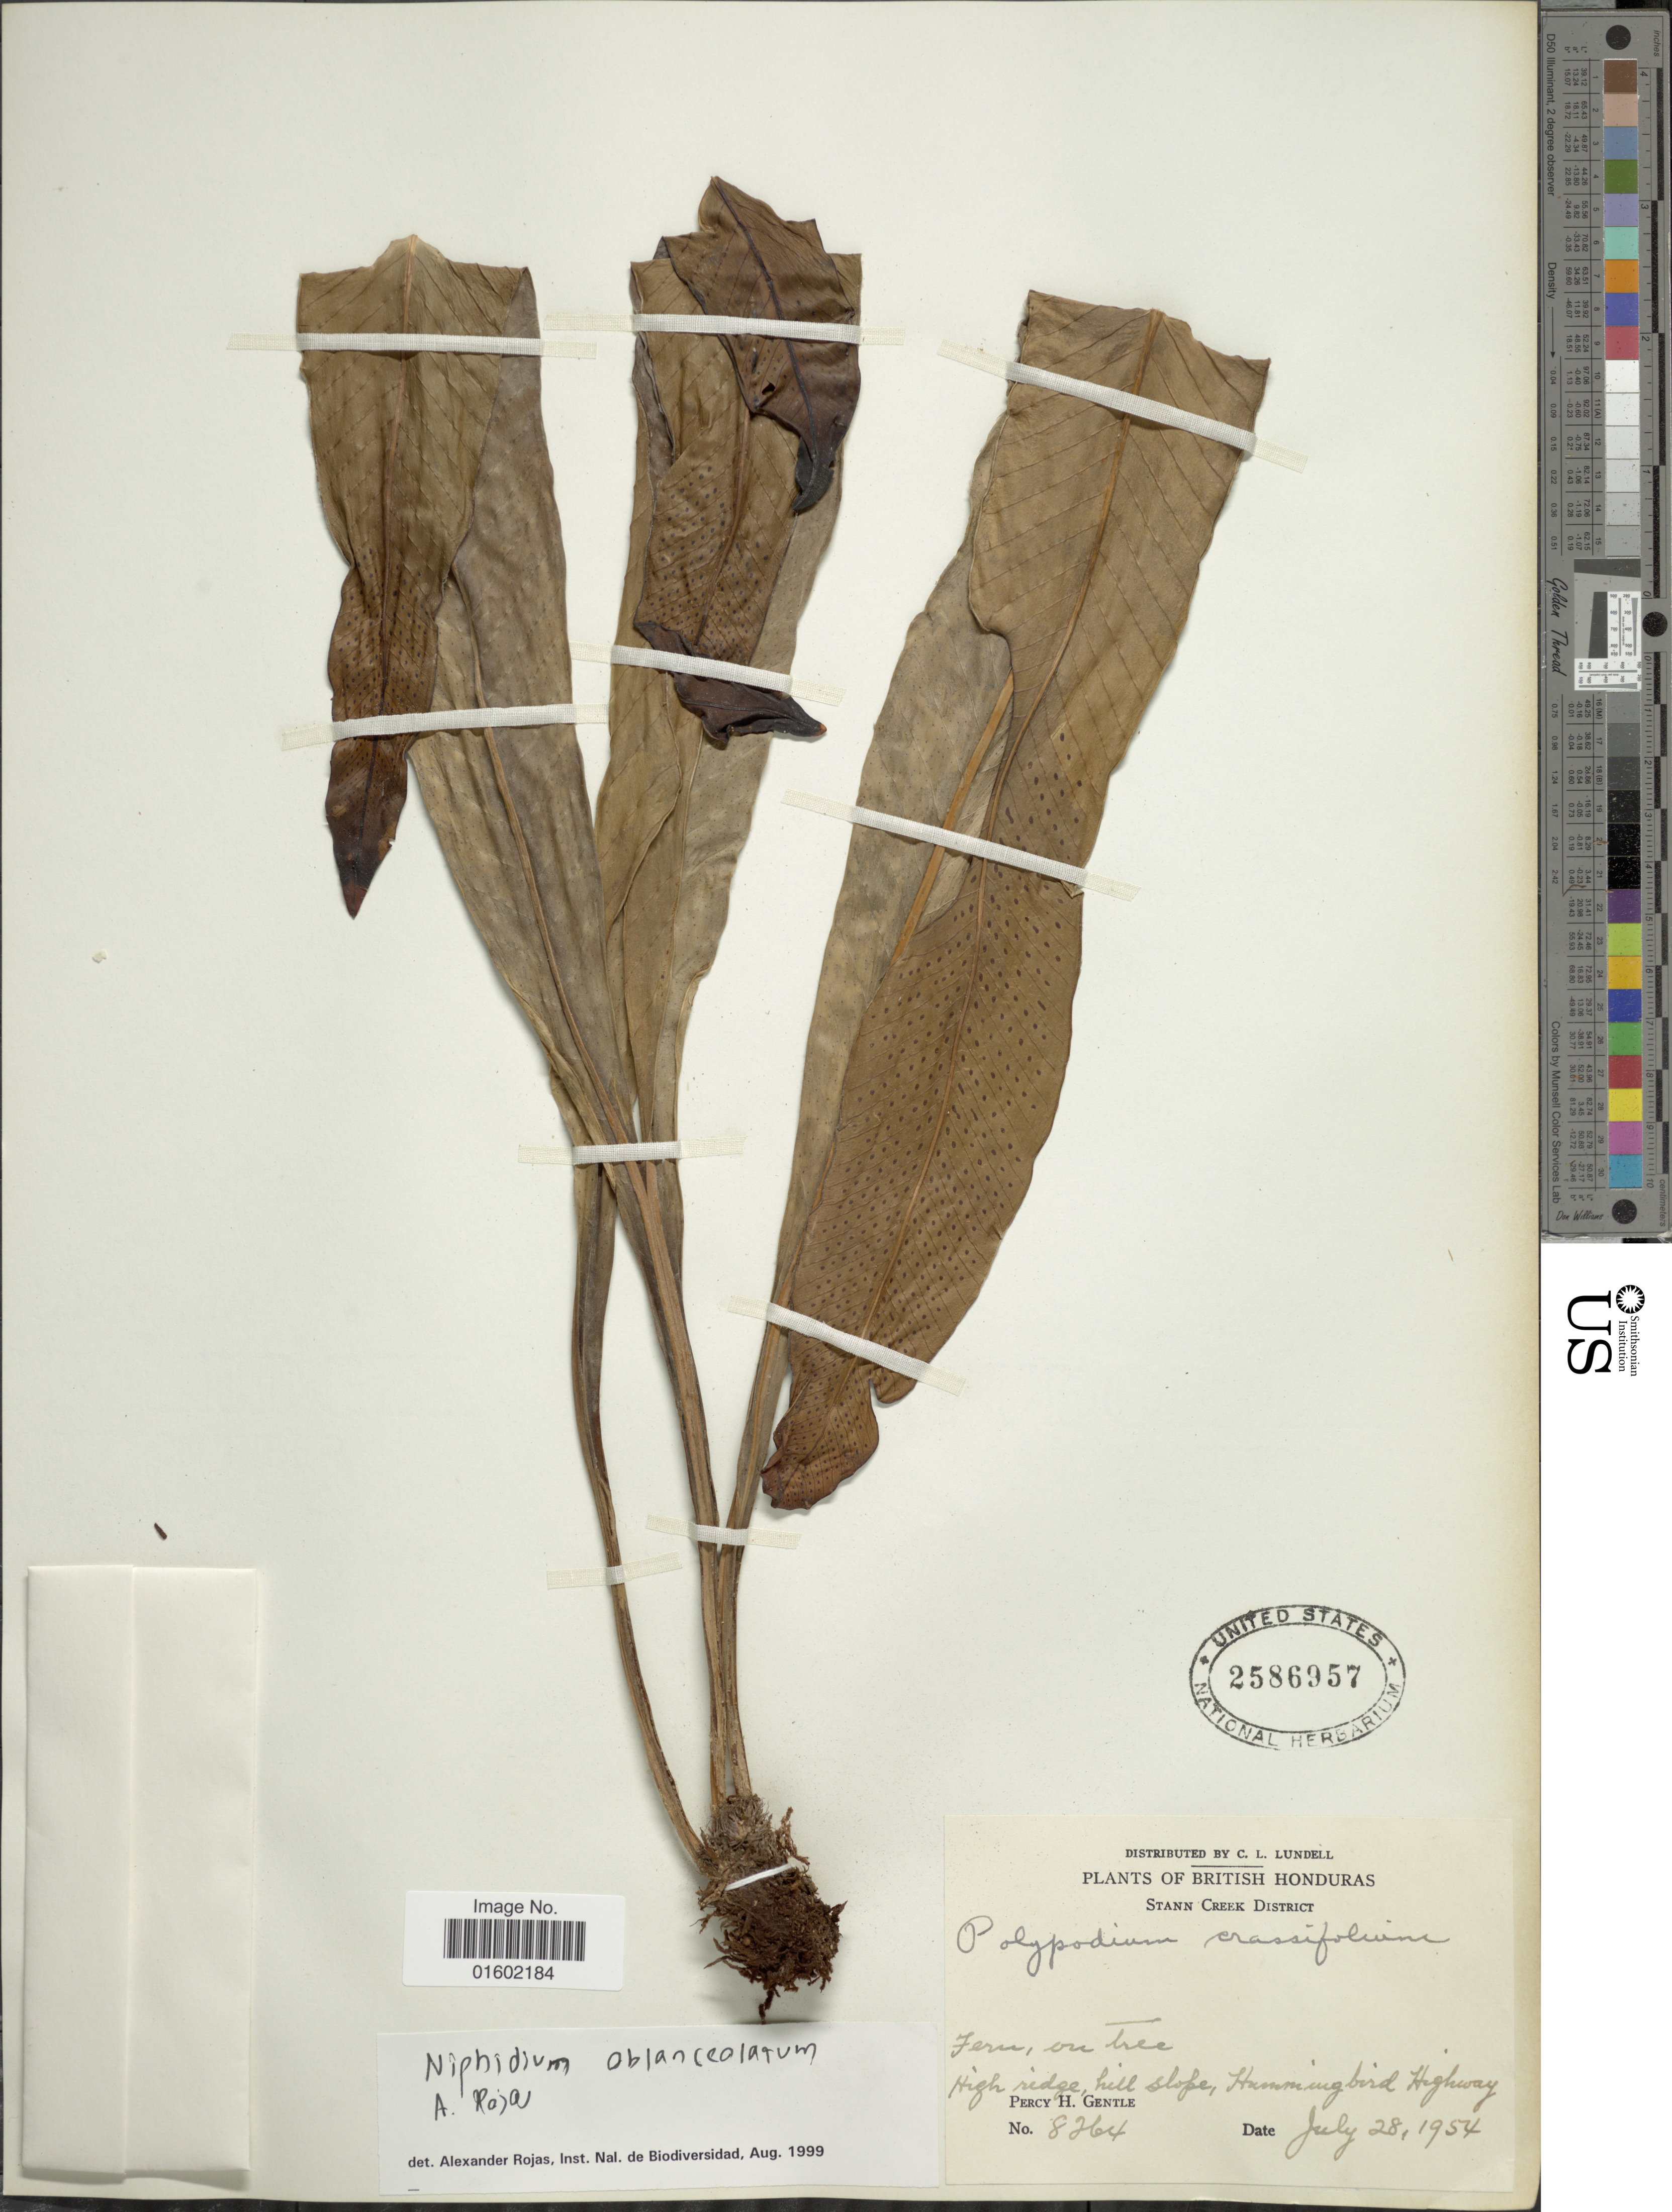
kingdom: Plantae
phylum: Tracheophyta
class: Polypodiopsida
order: Polypodiales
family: Polypodiaceae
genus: Niphidium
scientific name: Niphidium crassifolium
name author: (L.) Lellinger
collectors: P. H. Gentle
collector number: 8264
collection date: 1954-07-28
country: Belize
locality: British Honduras, Stann Creek District, High ridge, hill slope, Humming bird Highway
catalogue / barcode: US 2586957